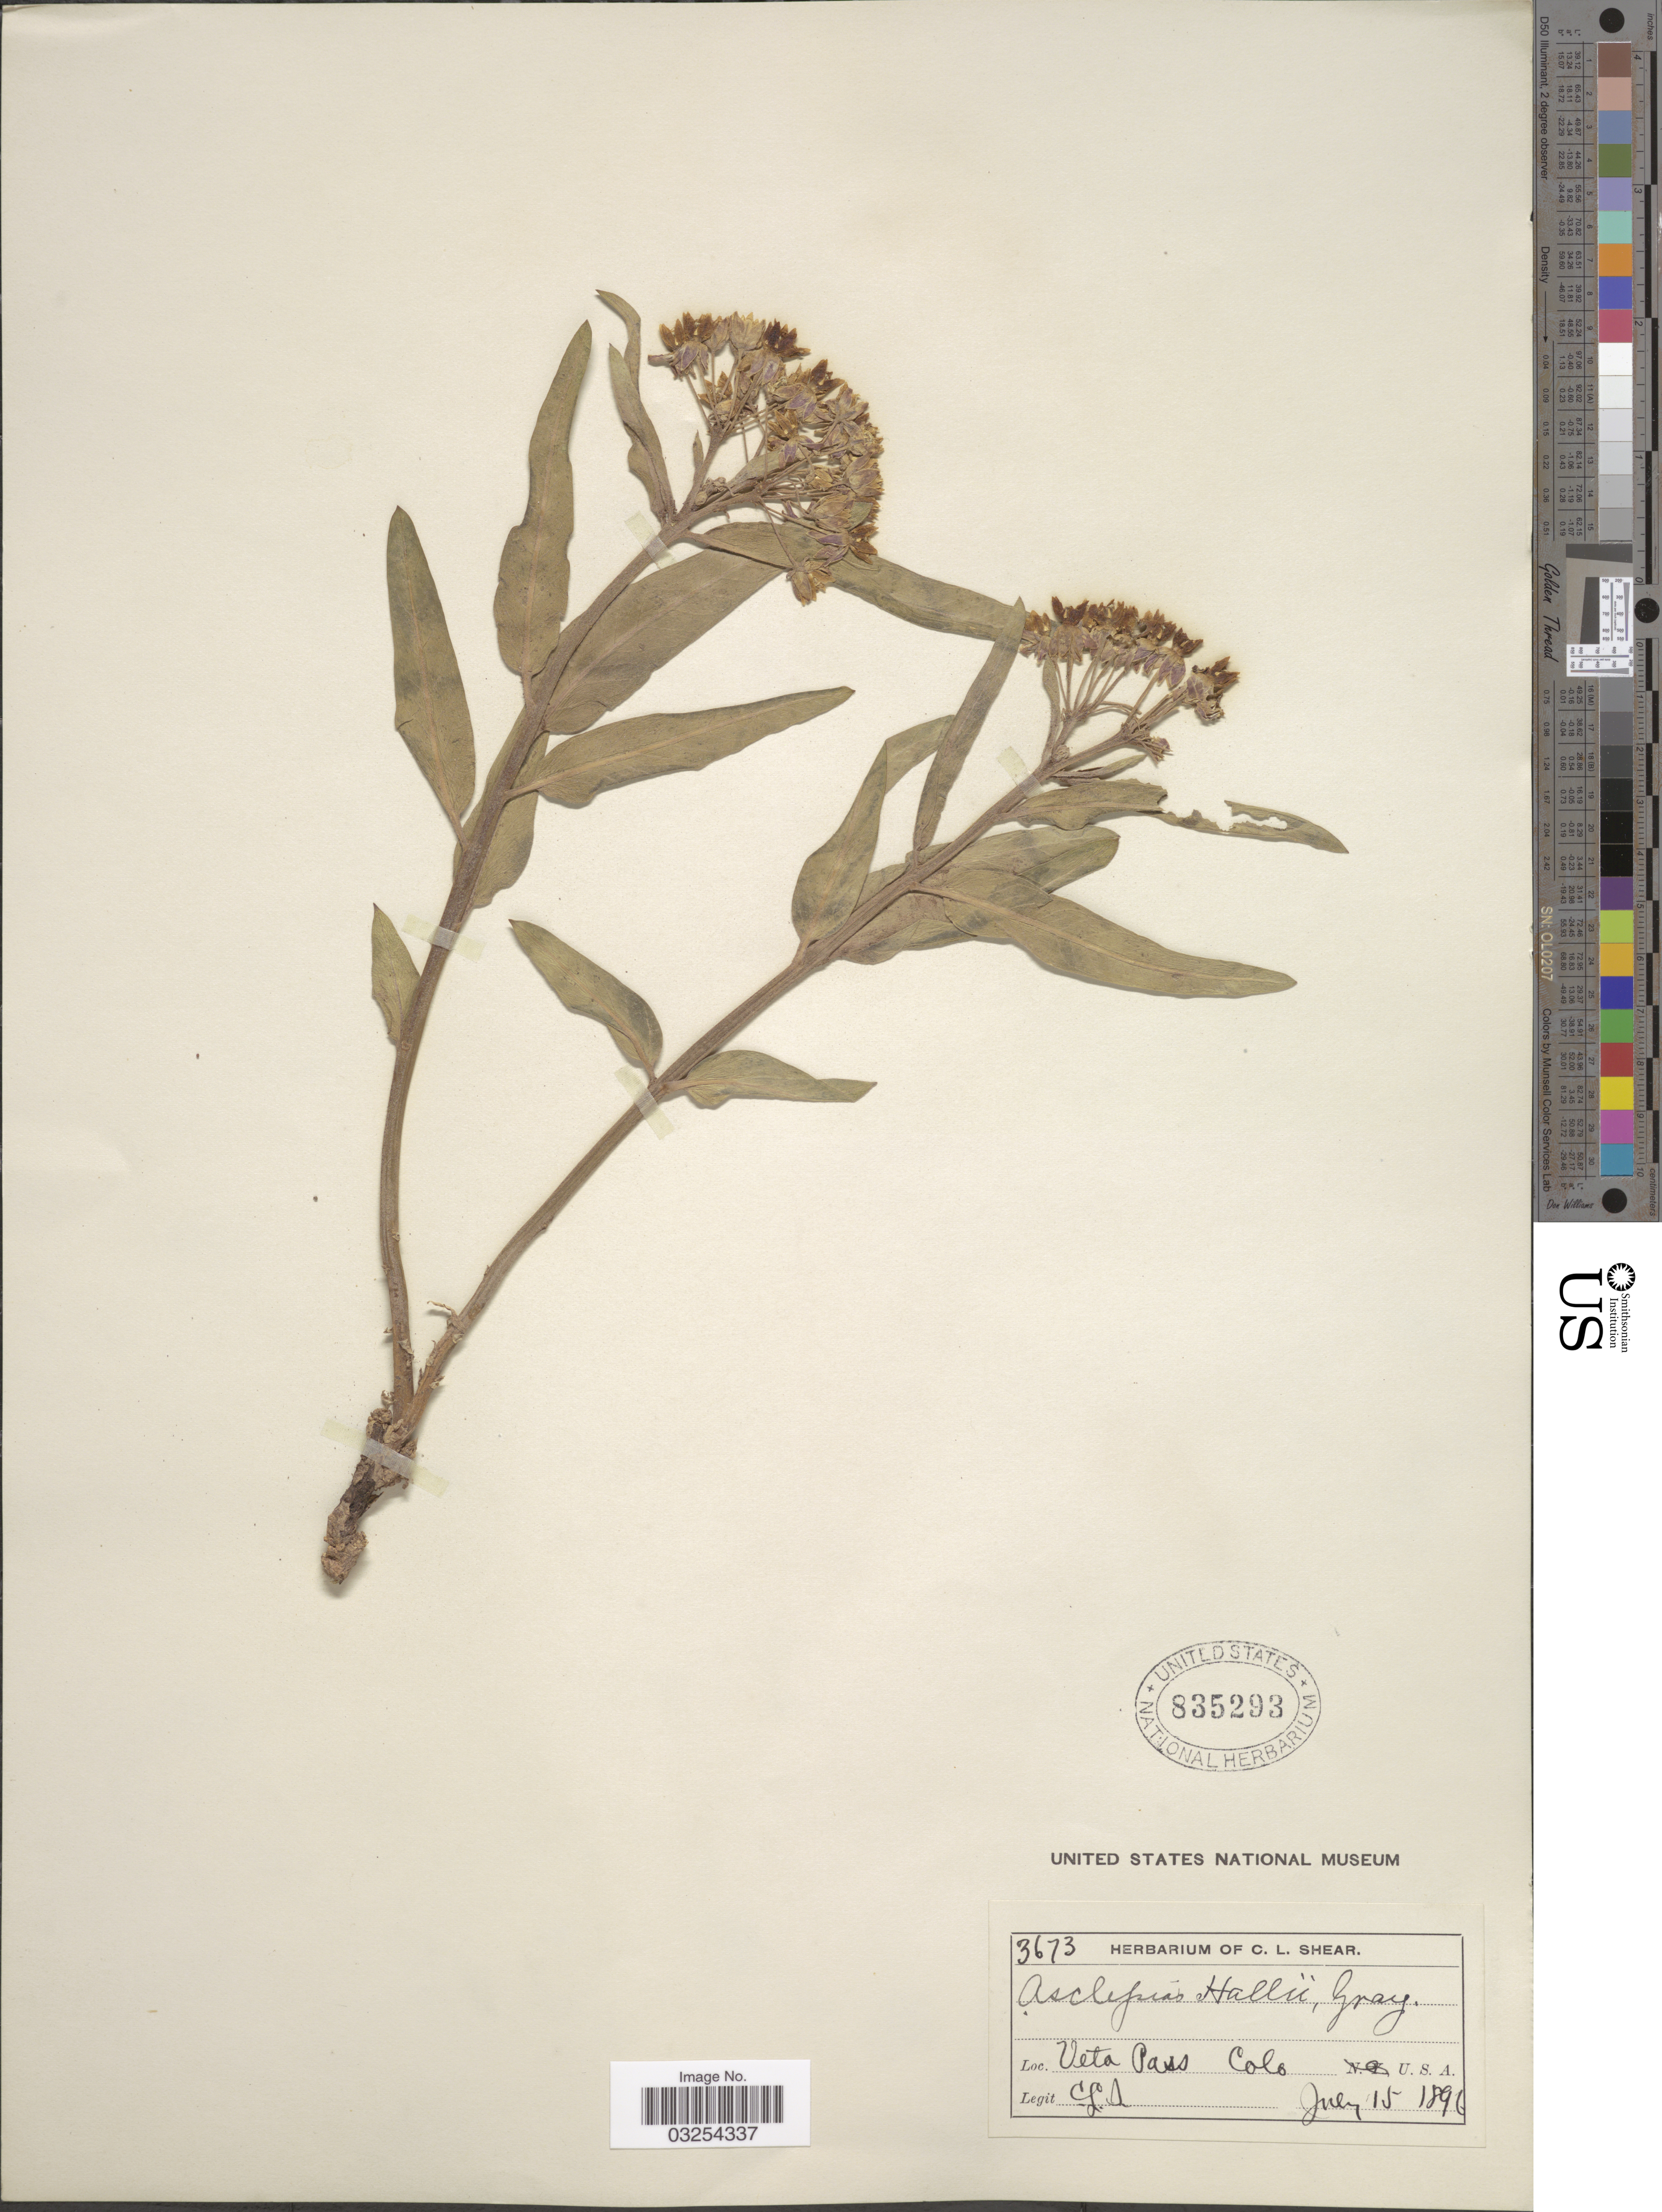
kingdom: Plantae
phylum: Tracheophyta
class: Magnoliopsida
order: Gentianales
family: Apocynaceae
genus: Asclepias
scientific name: Asclepias hallii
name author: A. Gray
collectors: C. L. Shear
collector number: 3673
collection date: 1896-07-15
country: United States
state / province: Colorado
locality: Veta Pass.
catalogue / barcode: US 835293